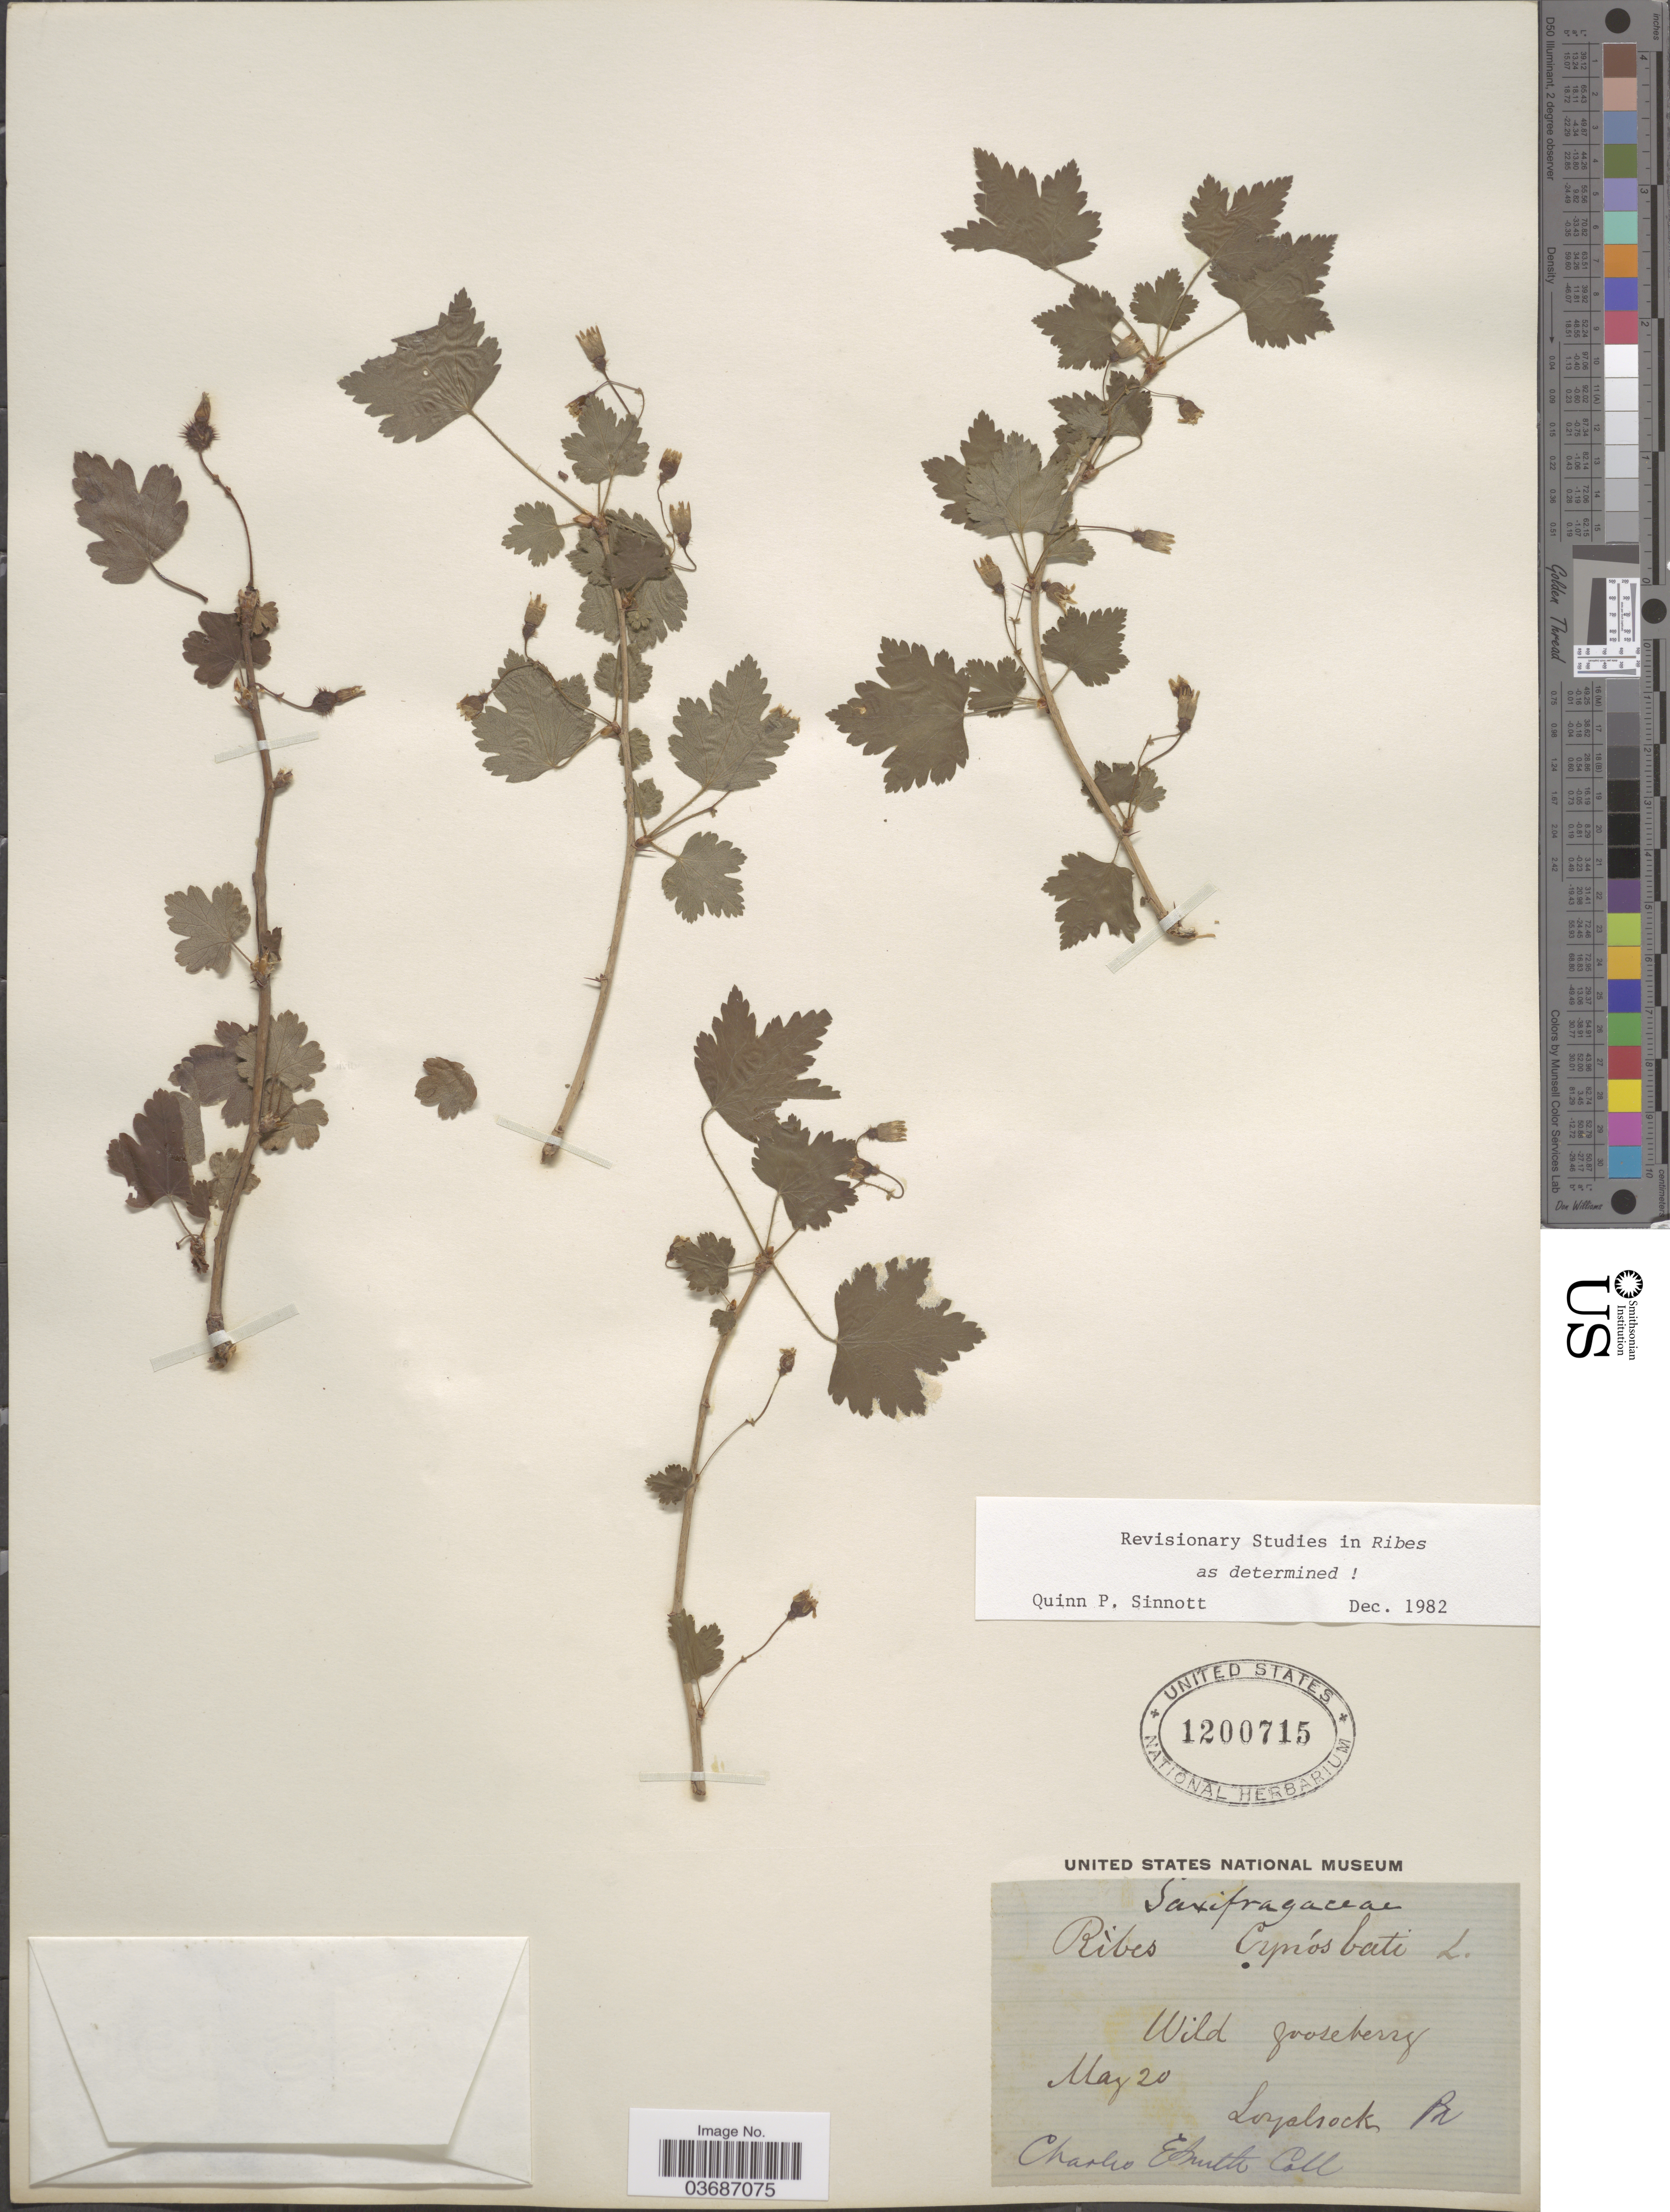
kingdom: Plantae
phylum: Tracheophyta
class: Magnoliopsida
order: Saxifragales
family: Grossulariaceae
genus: Ribes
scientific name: Ribes cynosbati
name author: L.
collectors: C. E. Smith Jr.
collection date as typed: Transcribed d/m/y: /5/20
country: United States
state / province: Pennsylvania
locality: Loyalrock.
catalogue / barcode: US 1200715